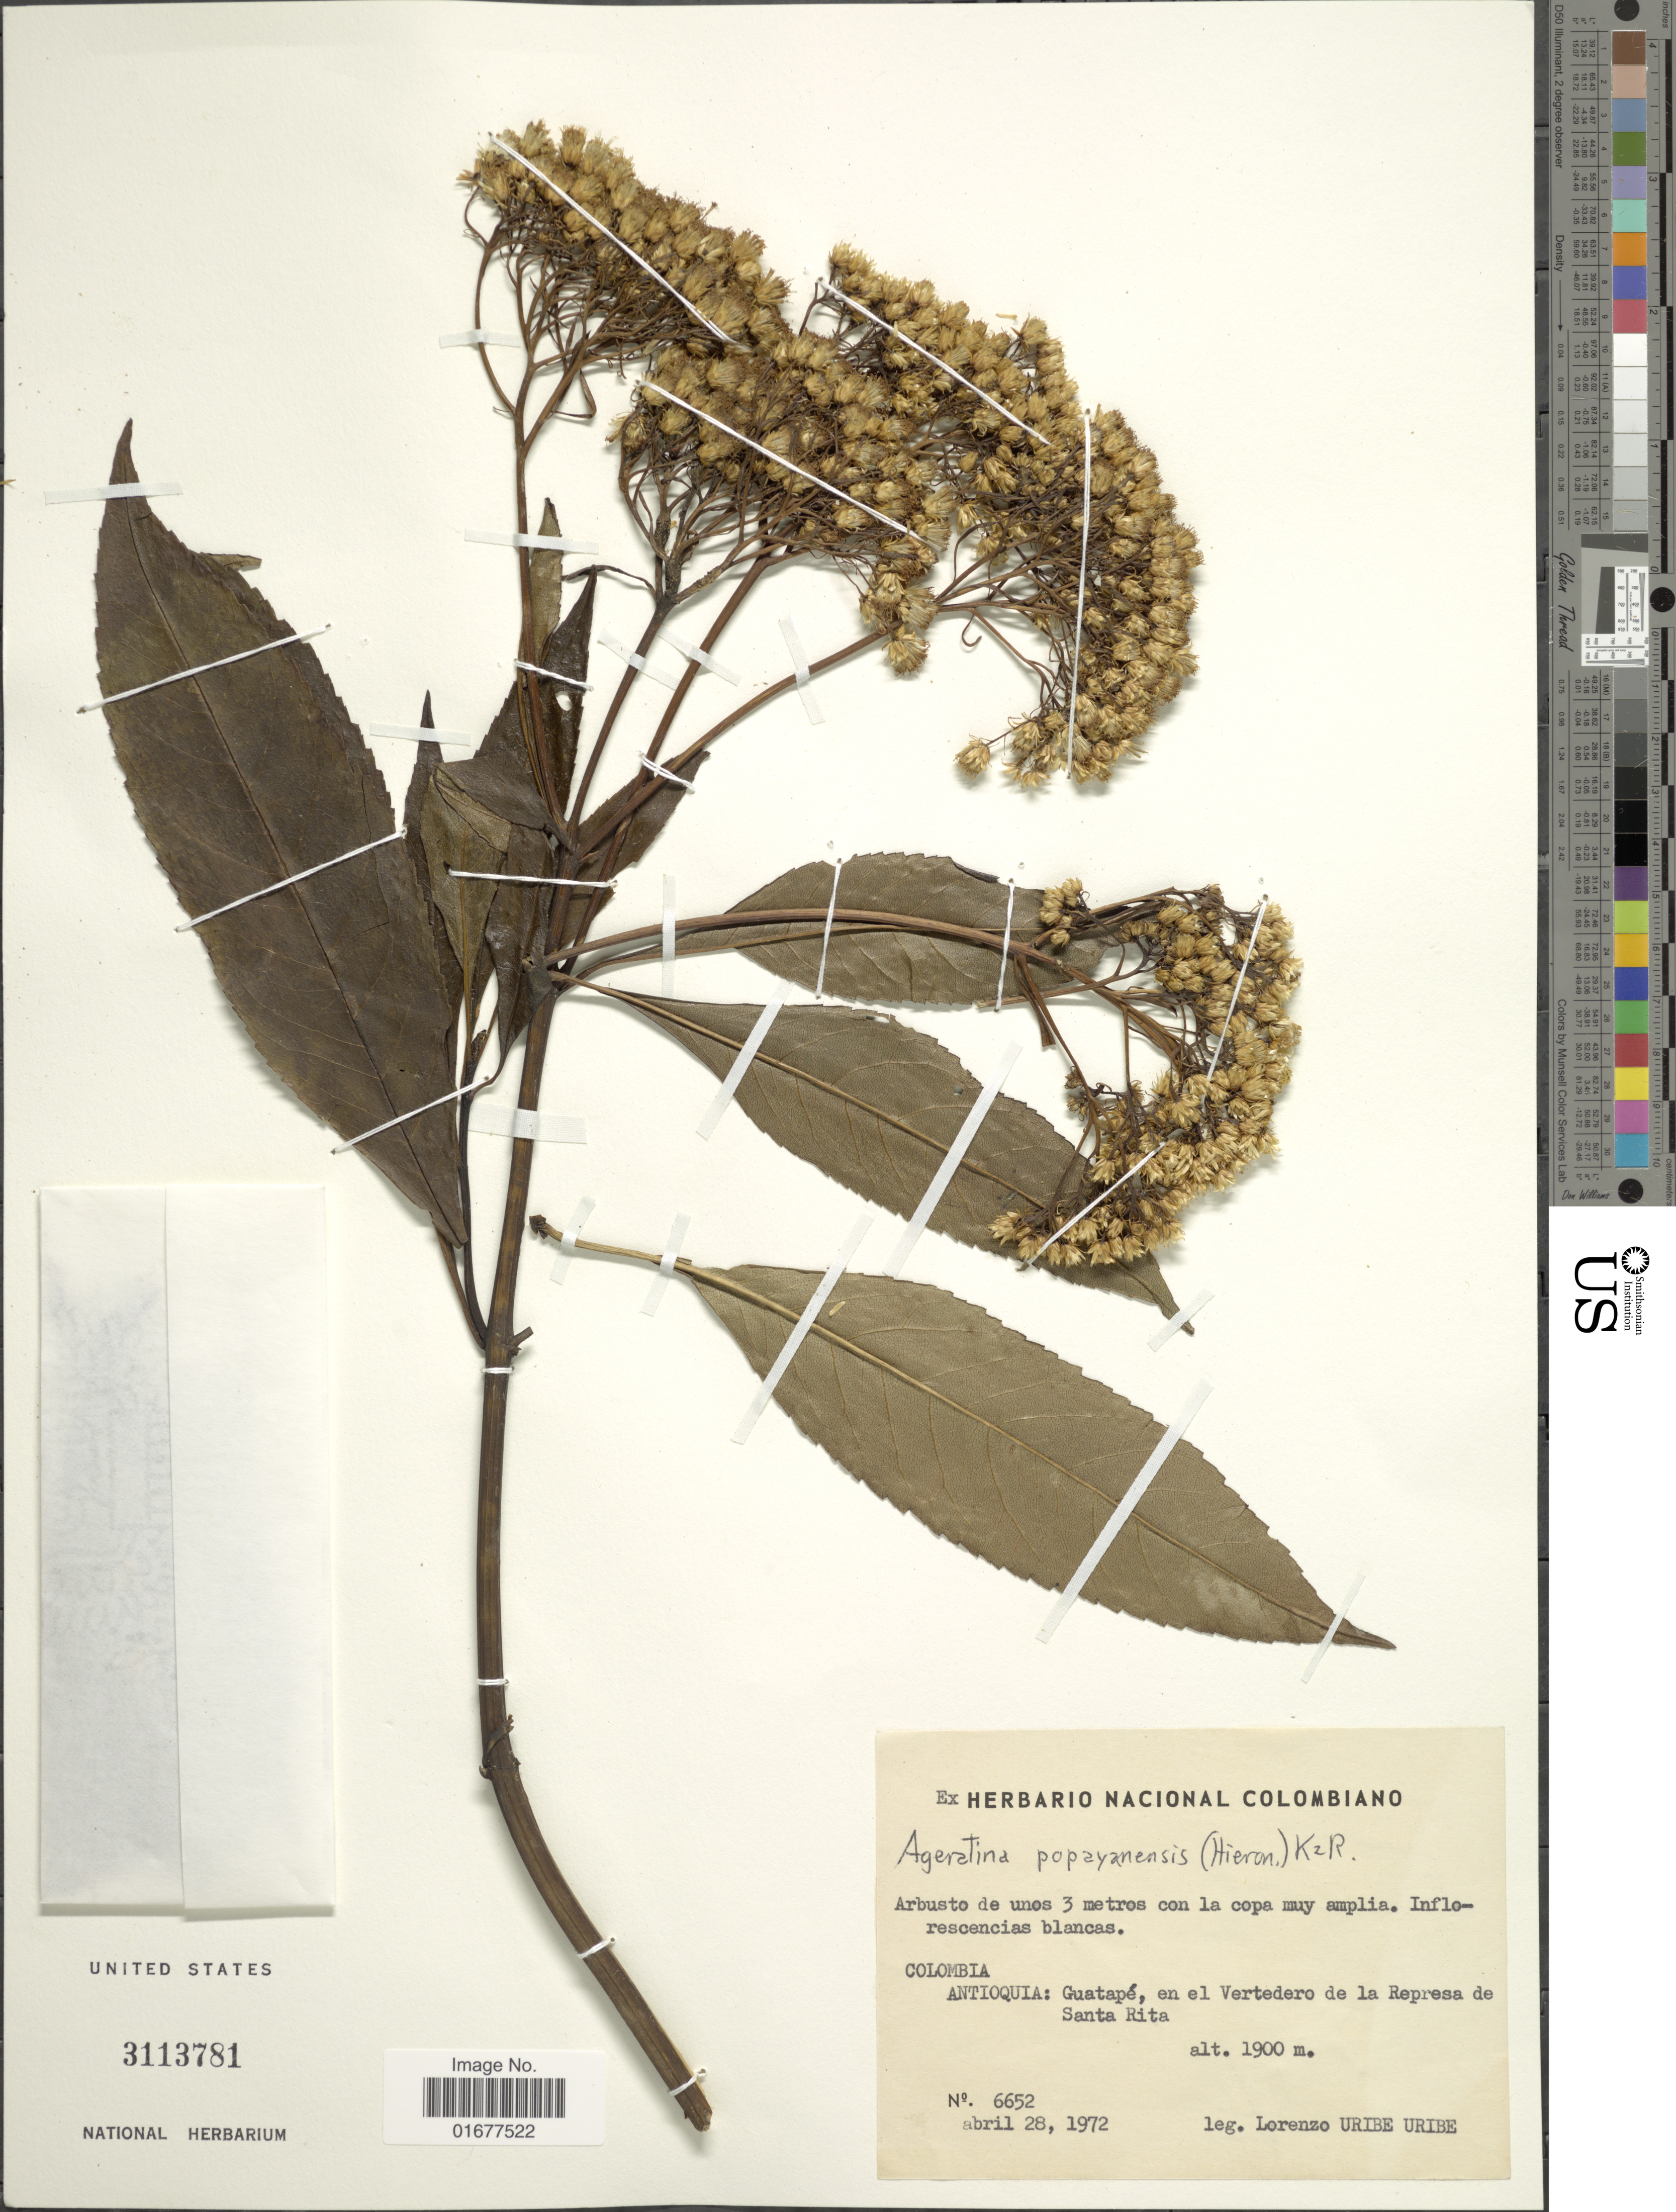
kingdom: Plantae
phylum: Tracheophyta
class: Magnoliopsida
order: Asterales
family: Asteraceae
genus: Ageratina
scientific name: Ageratina popayanensis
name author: (H. Rob.) R.M. King & H. Rob.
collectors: L. Uribe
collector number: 6652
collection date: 1972-04-28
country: Colombia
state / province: Antioquia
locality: Guatape, en el Vertedero de la Represa de Santa Rita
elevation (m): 1900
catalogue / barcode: US 3113781